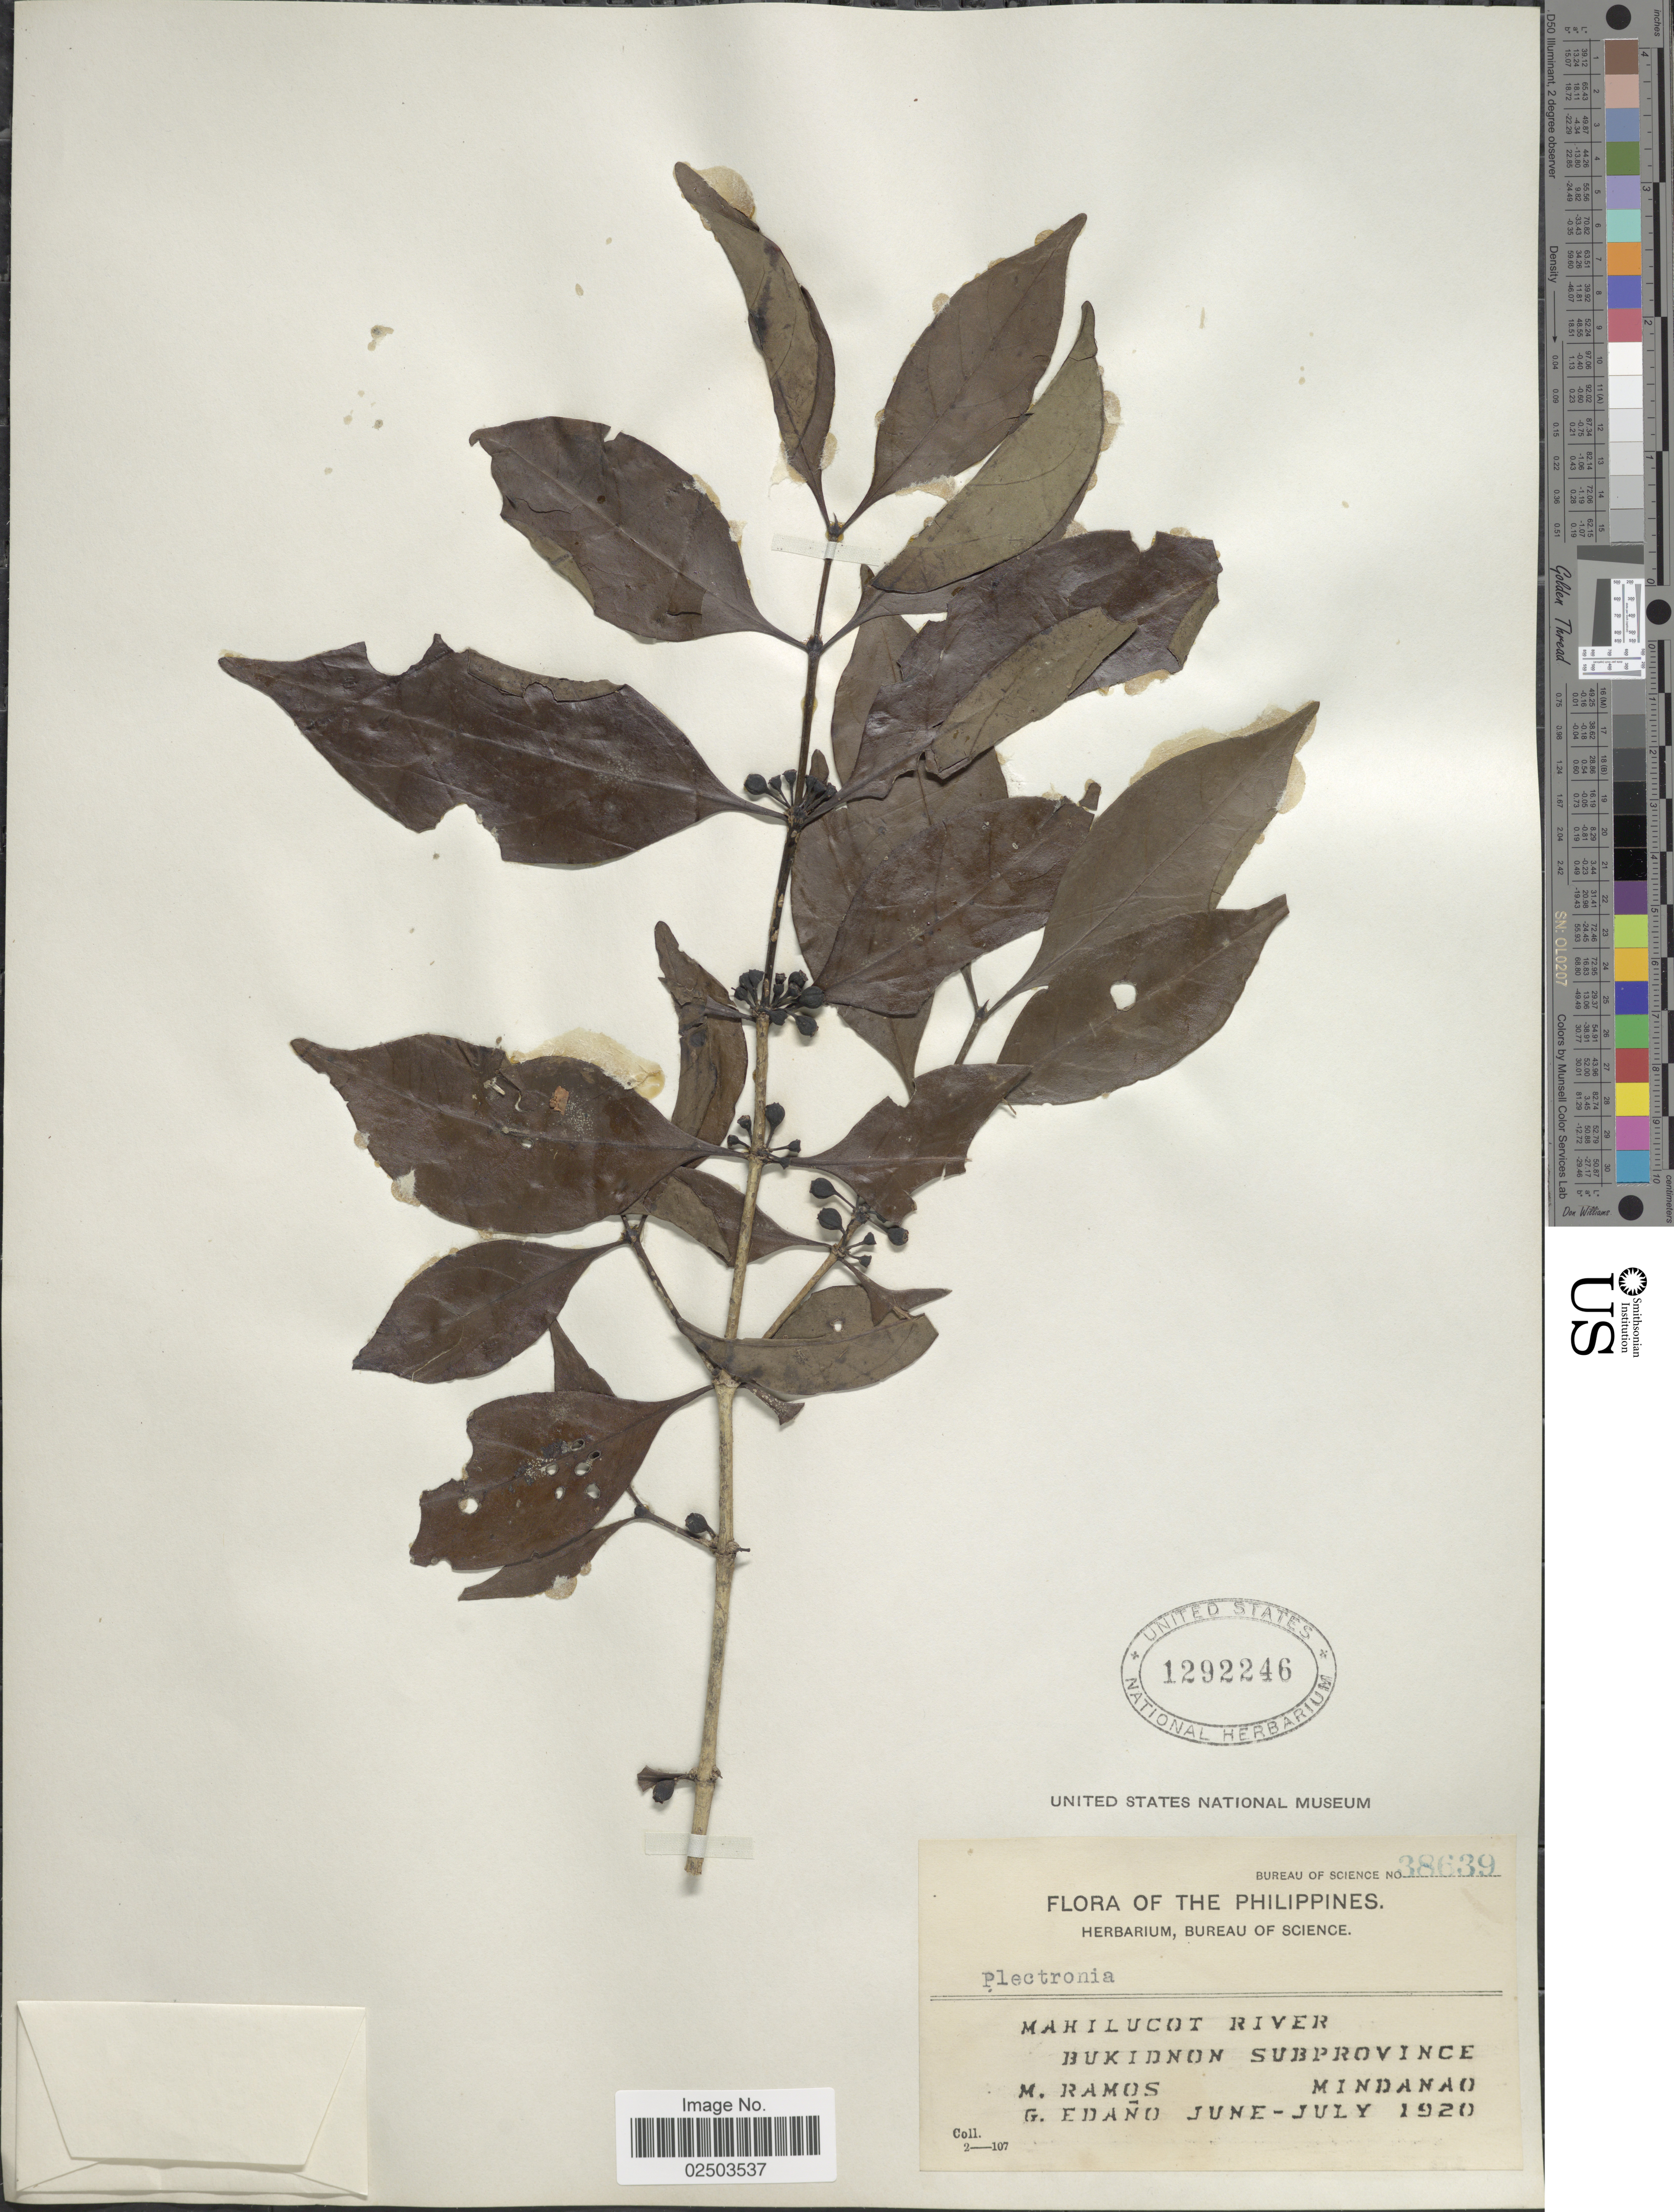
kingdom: Plantae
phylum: Tracheophyta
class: Magnoliopsida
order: Gentianales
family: Rubiaceae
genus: Bridsonia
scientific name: Bridsonia chamaedendrum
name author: (Kuntze) Verstraete & A.E. van Wyk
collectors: M. Ramos & G. Edaño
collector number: Bureau of Science 38639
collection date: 1920-06/1920-07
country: Philippines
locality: Mahilucot River, Bukidnon Subprovince, Mindanao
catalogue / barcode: US 1292246